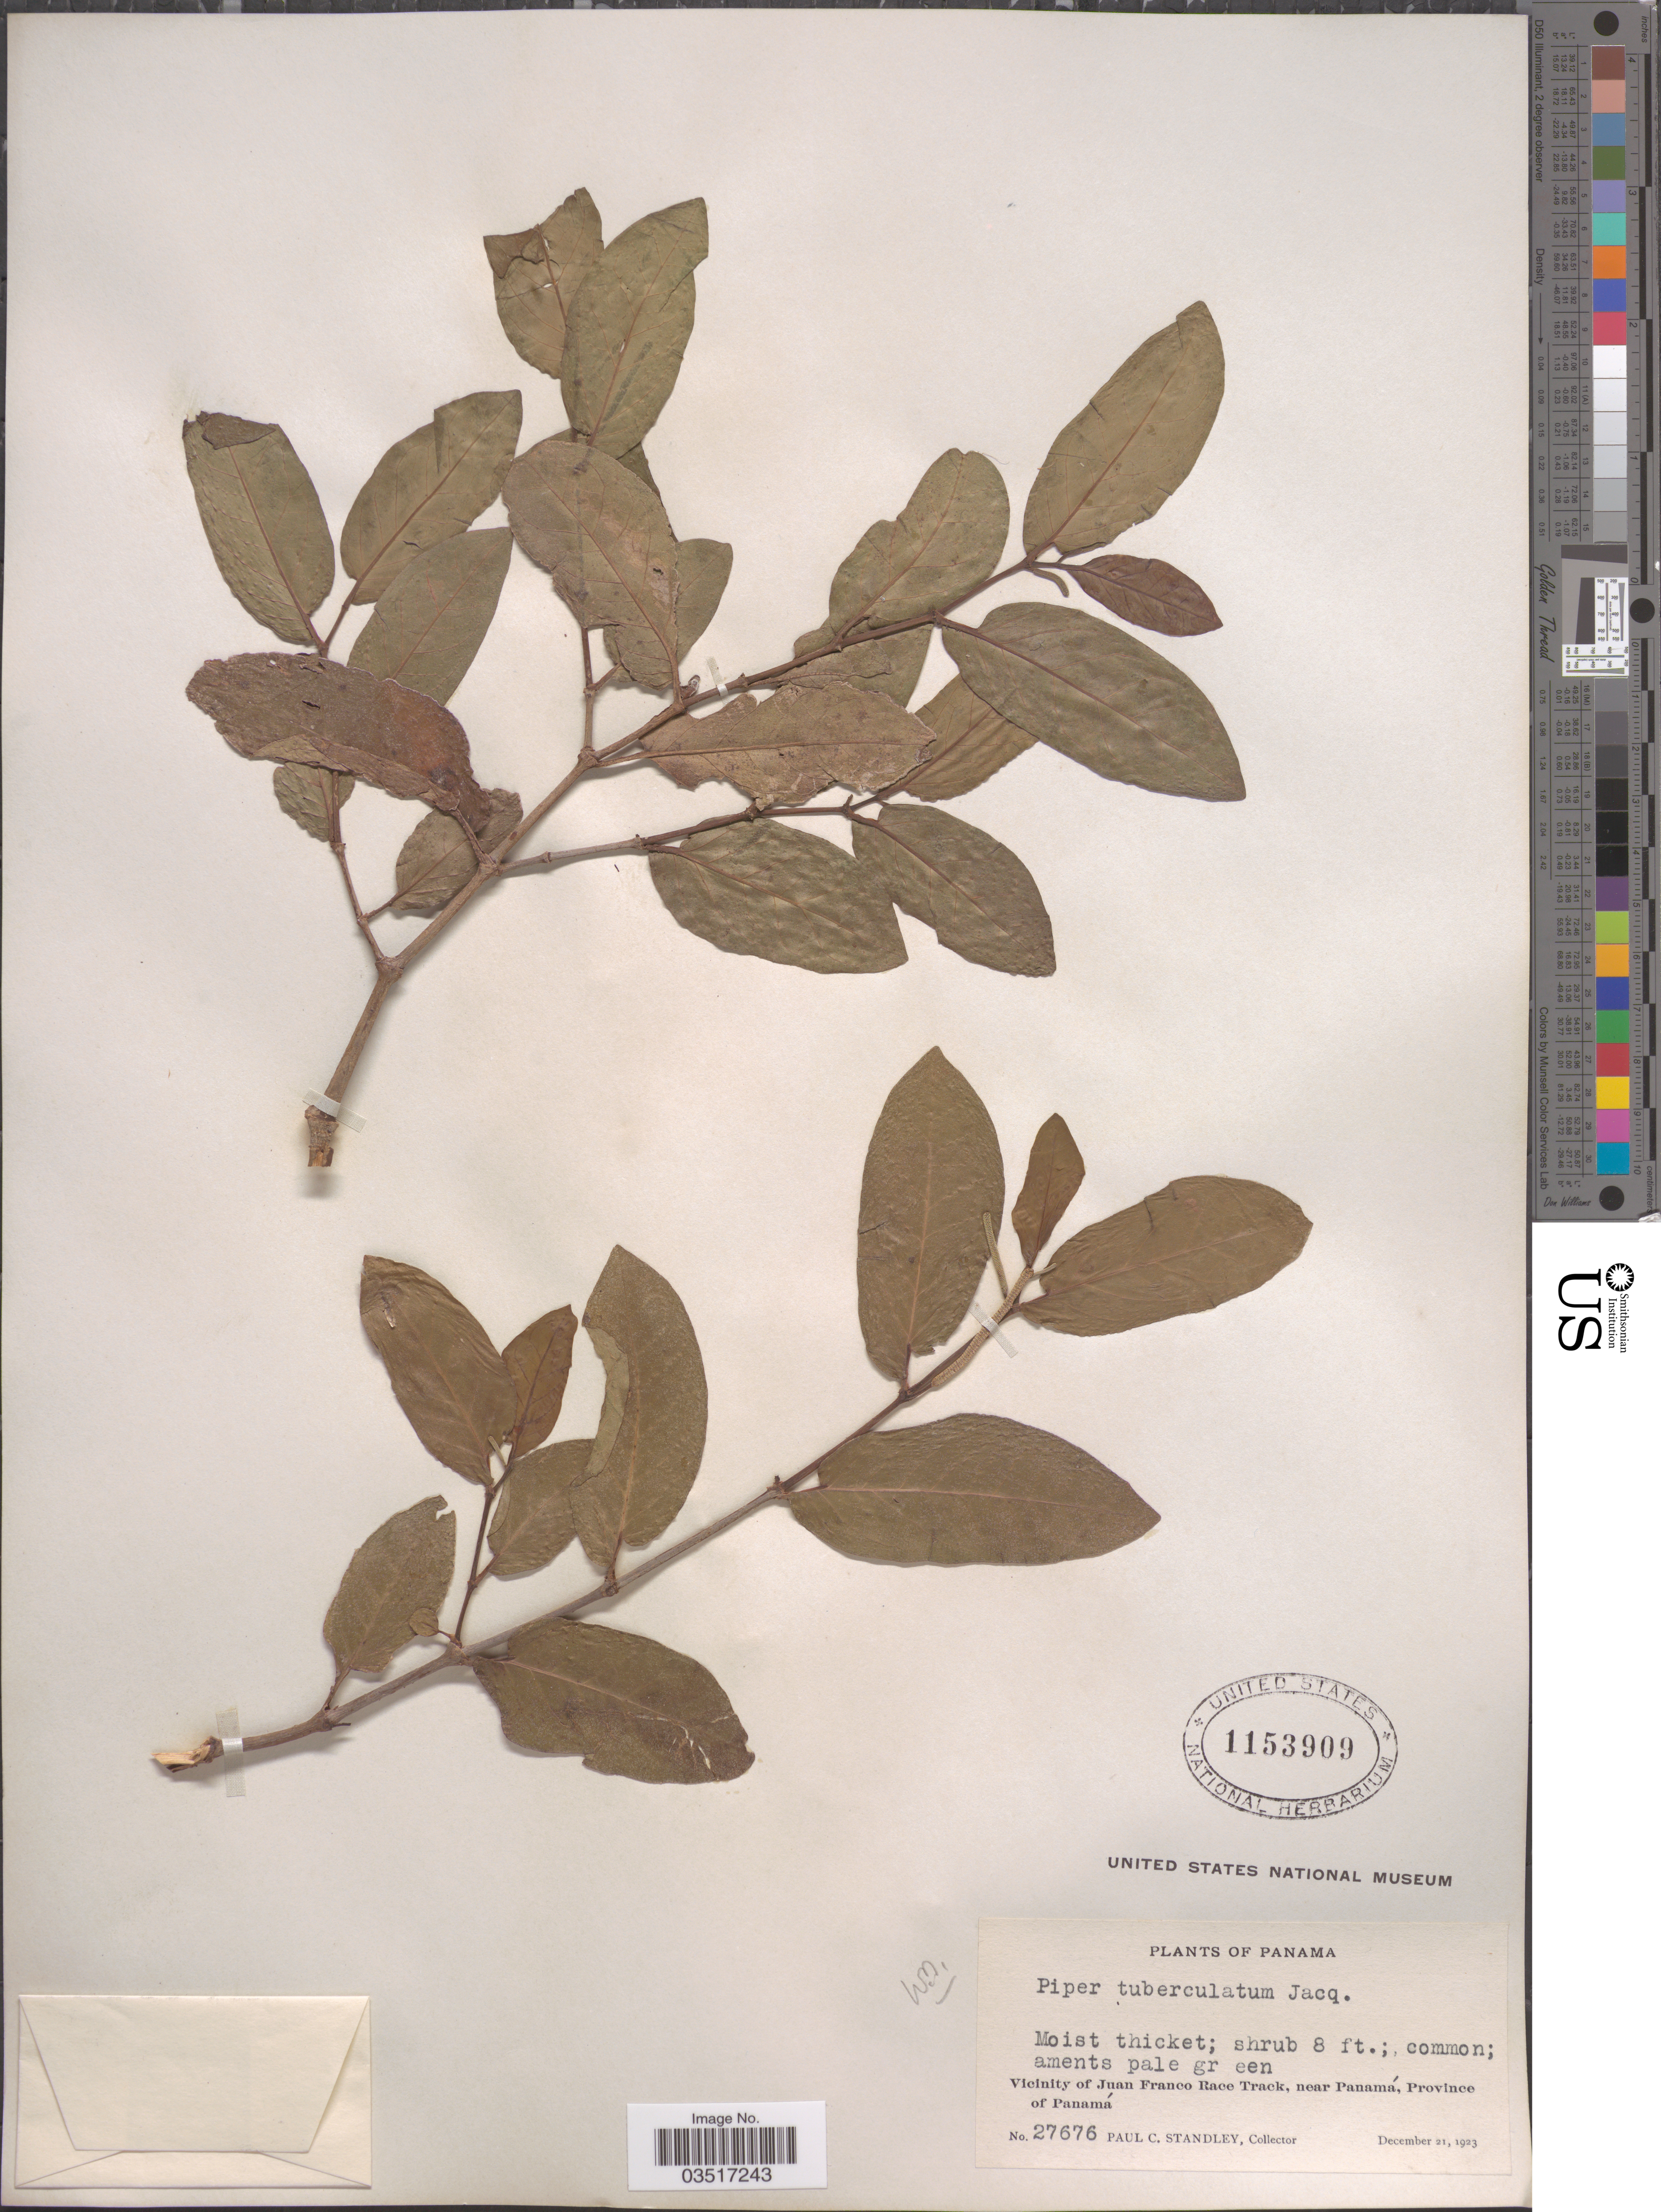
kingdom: Plantae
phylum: Tracheophyta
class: Magnoliopsida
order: Piperales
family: Piperaceae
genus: Piper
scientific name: Piper tuberculatum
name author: Jacq.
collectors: P. C. Standley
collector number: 27676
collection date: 1923-12-21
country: Panama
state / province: Panamá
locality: Vicinity of Juan Franco Race Track, near Panamá.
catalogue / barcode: US 1153909